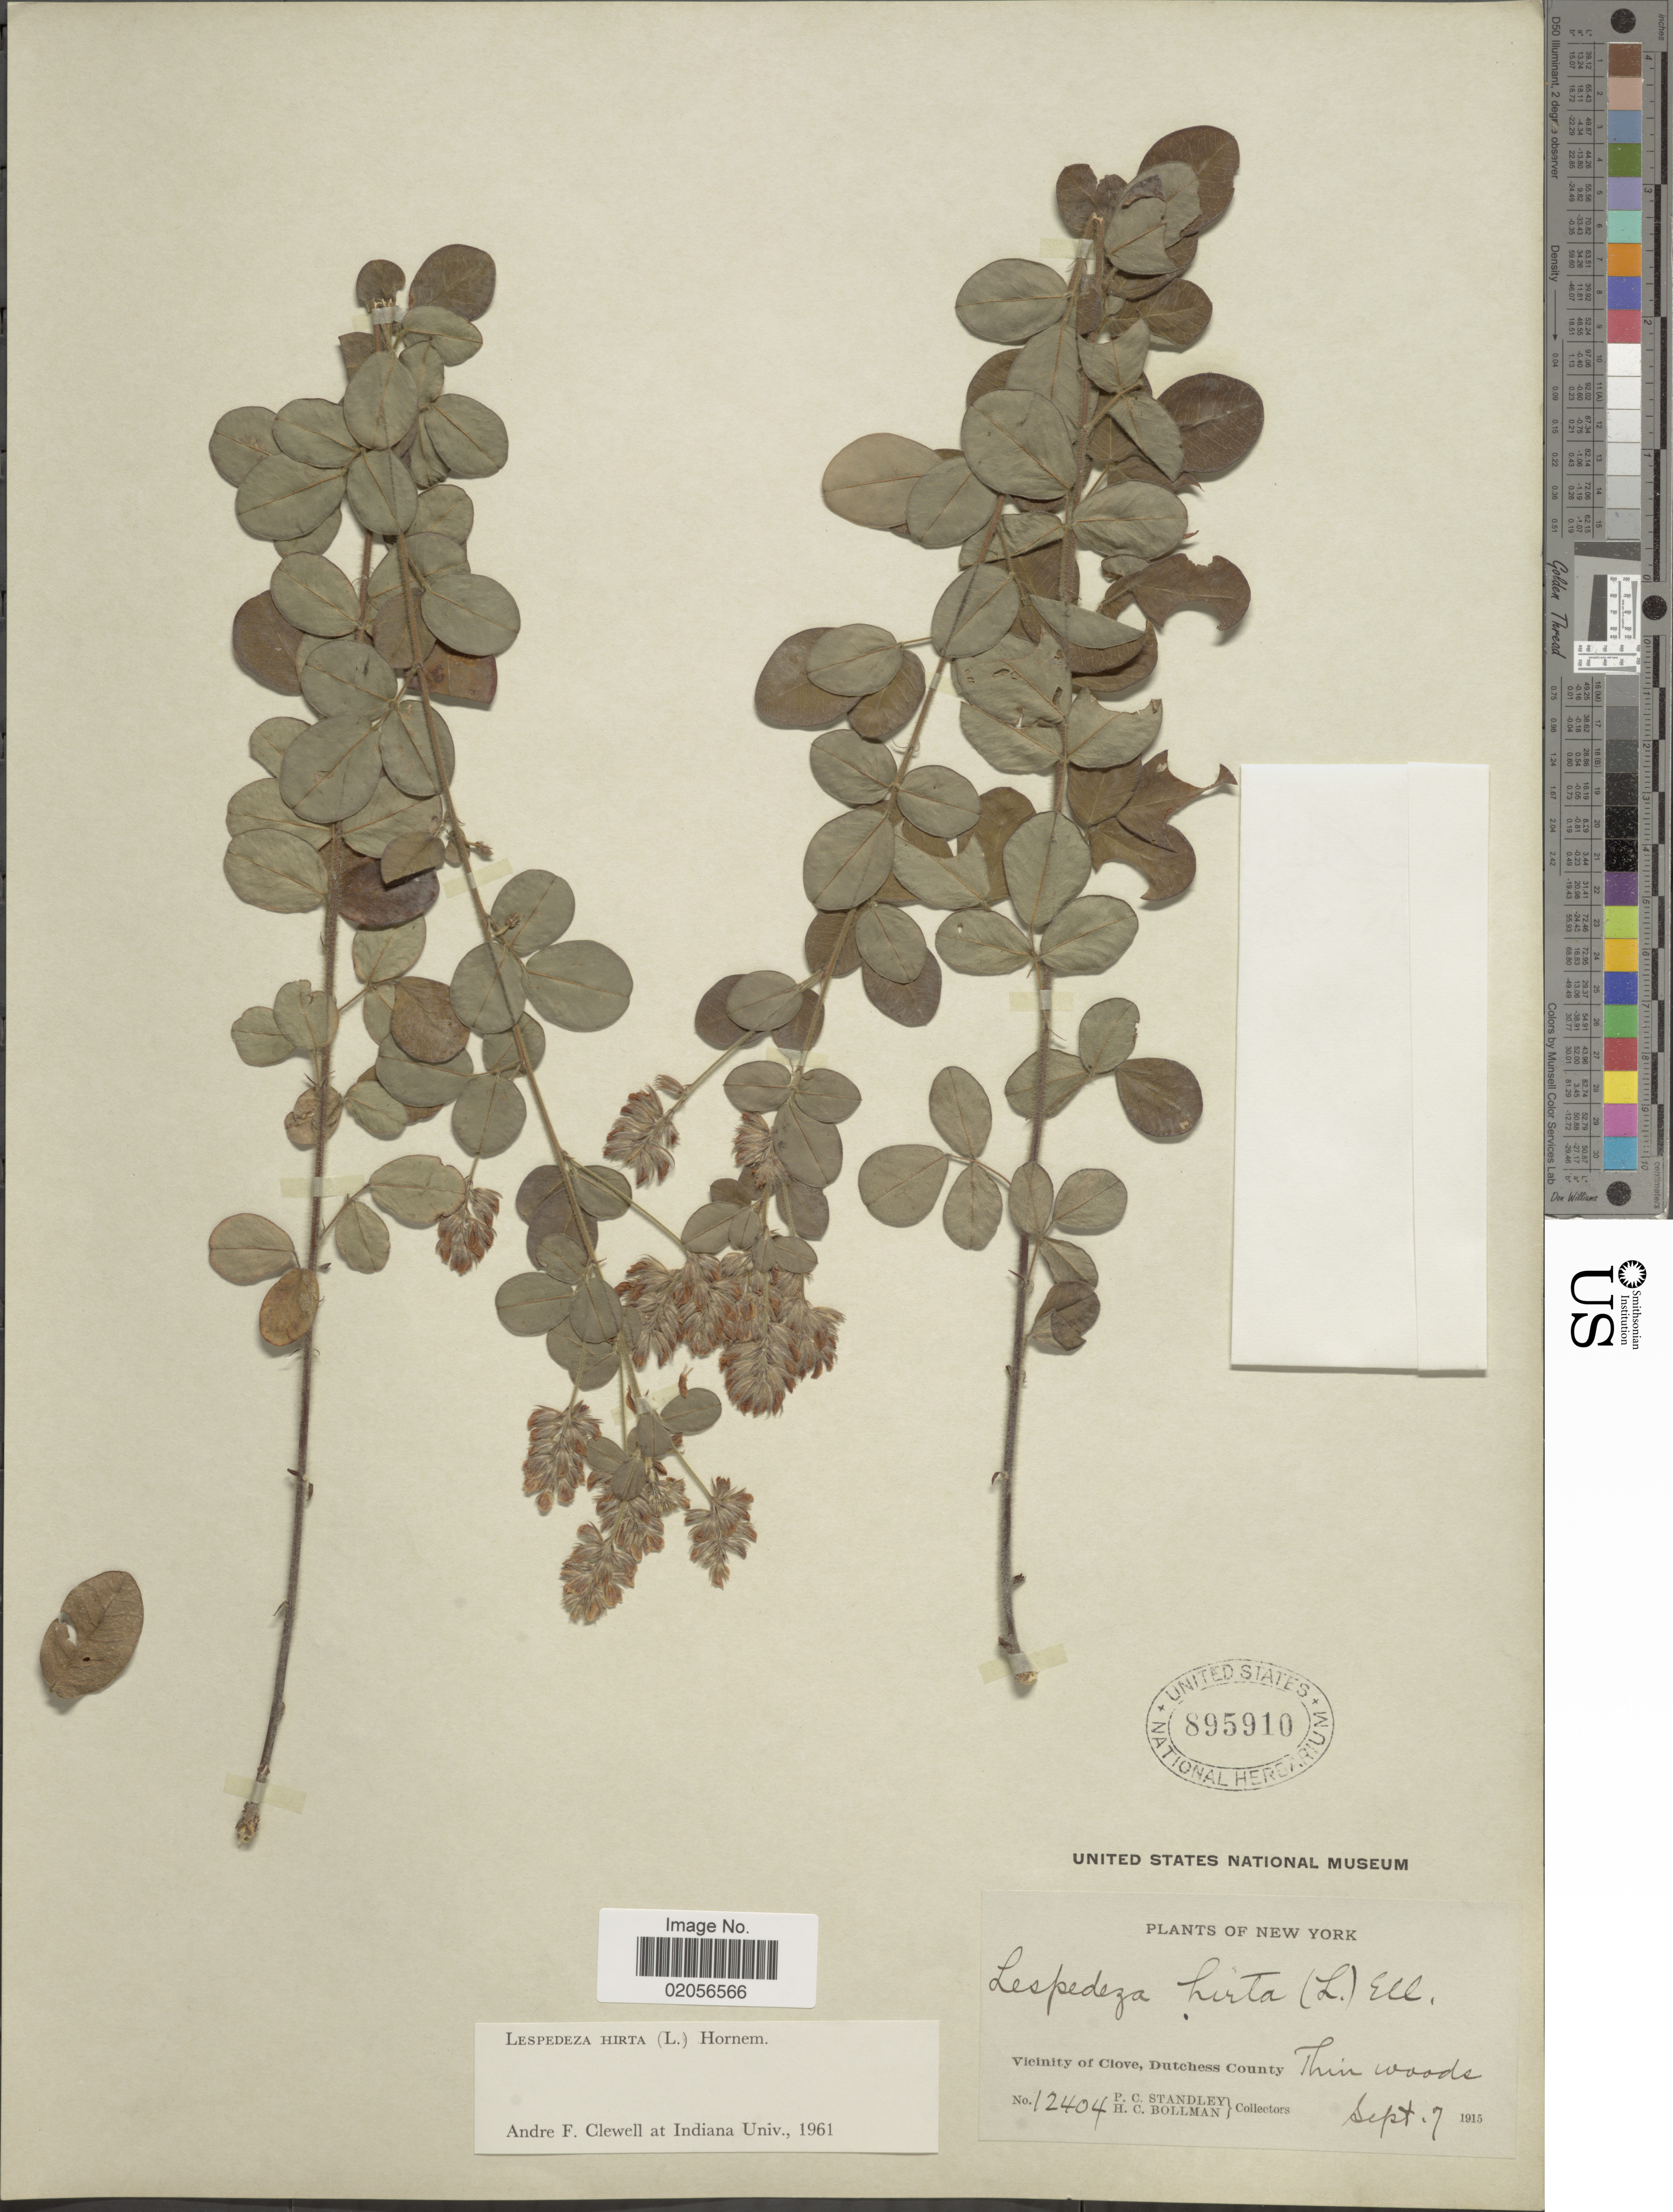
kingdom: Plantae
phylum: Tracheophyta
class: Magnoliopsida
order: Fabales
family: Fabaceae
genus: Lespedeza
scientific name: Lespedeza hirta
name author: (L.) Hornem.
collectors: P. C. Standley & H. C. Bollman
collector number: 12404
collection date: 1915-09-07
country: United States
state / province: New York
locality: Vicinity of Clove, Dutches County, Thin woods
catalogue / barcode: US 895910